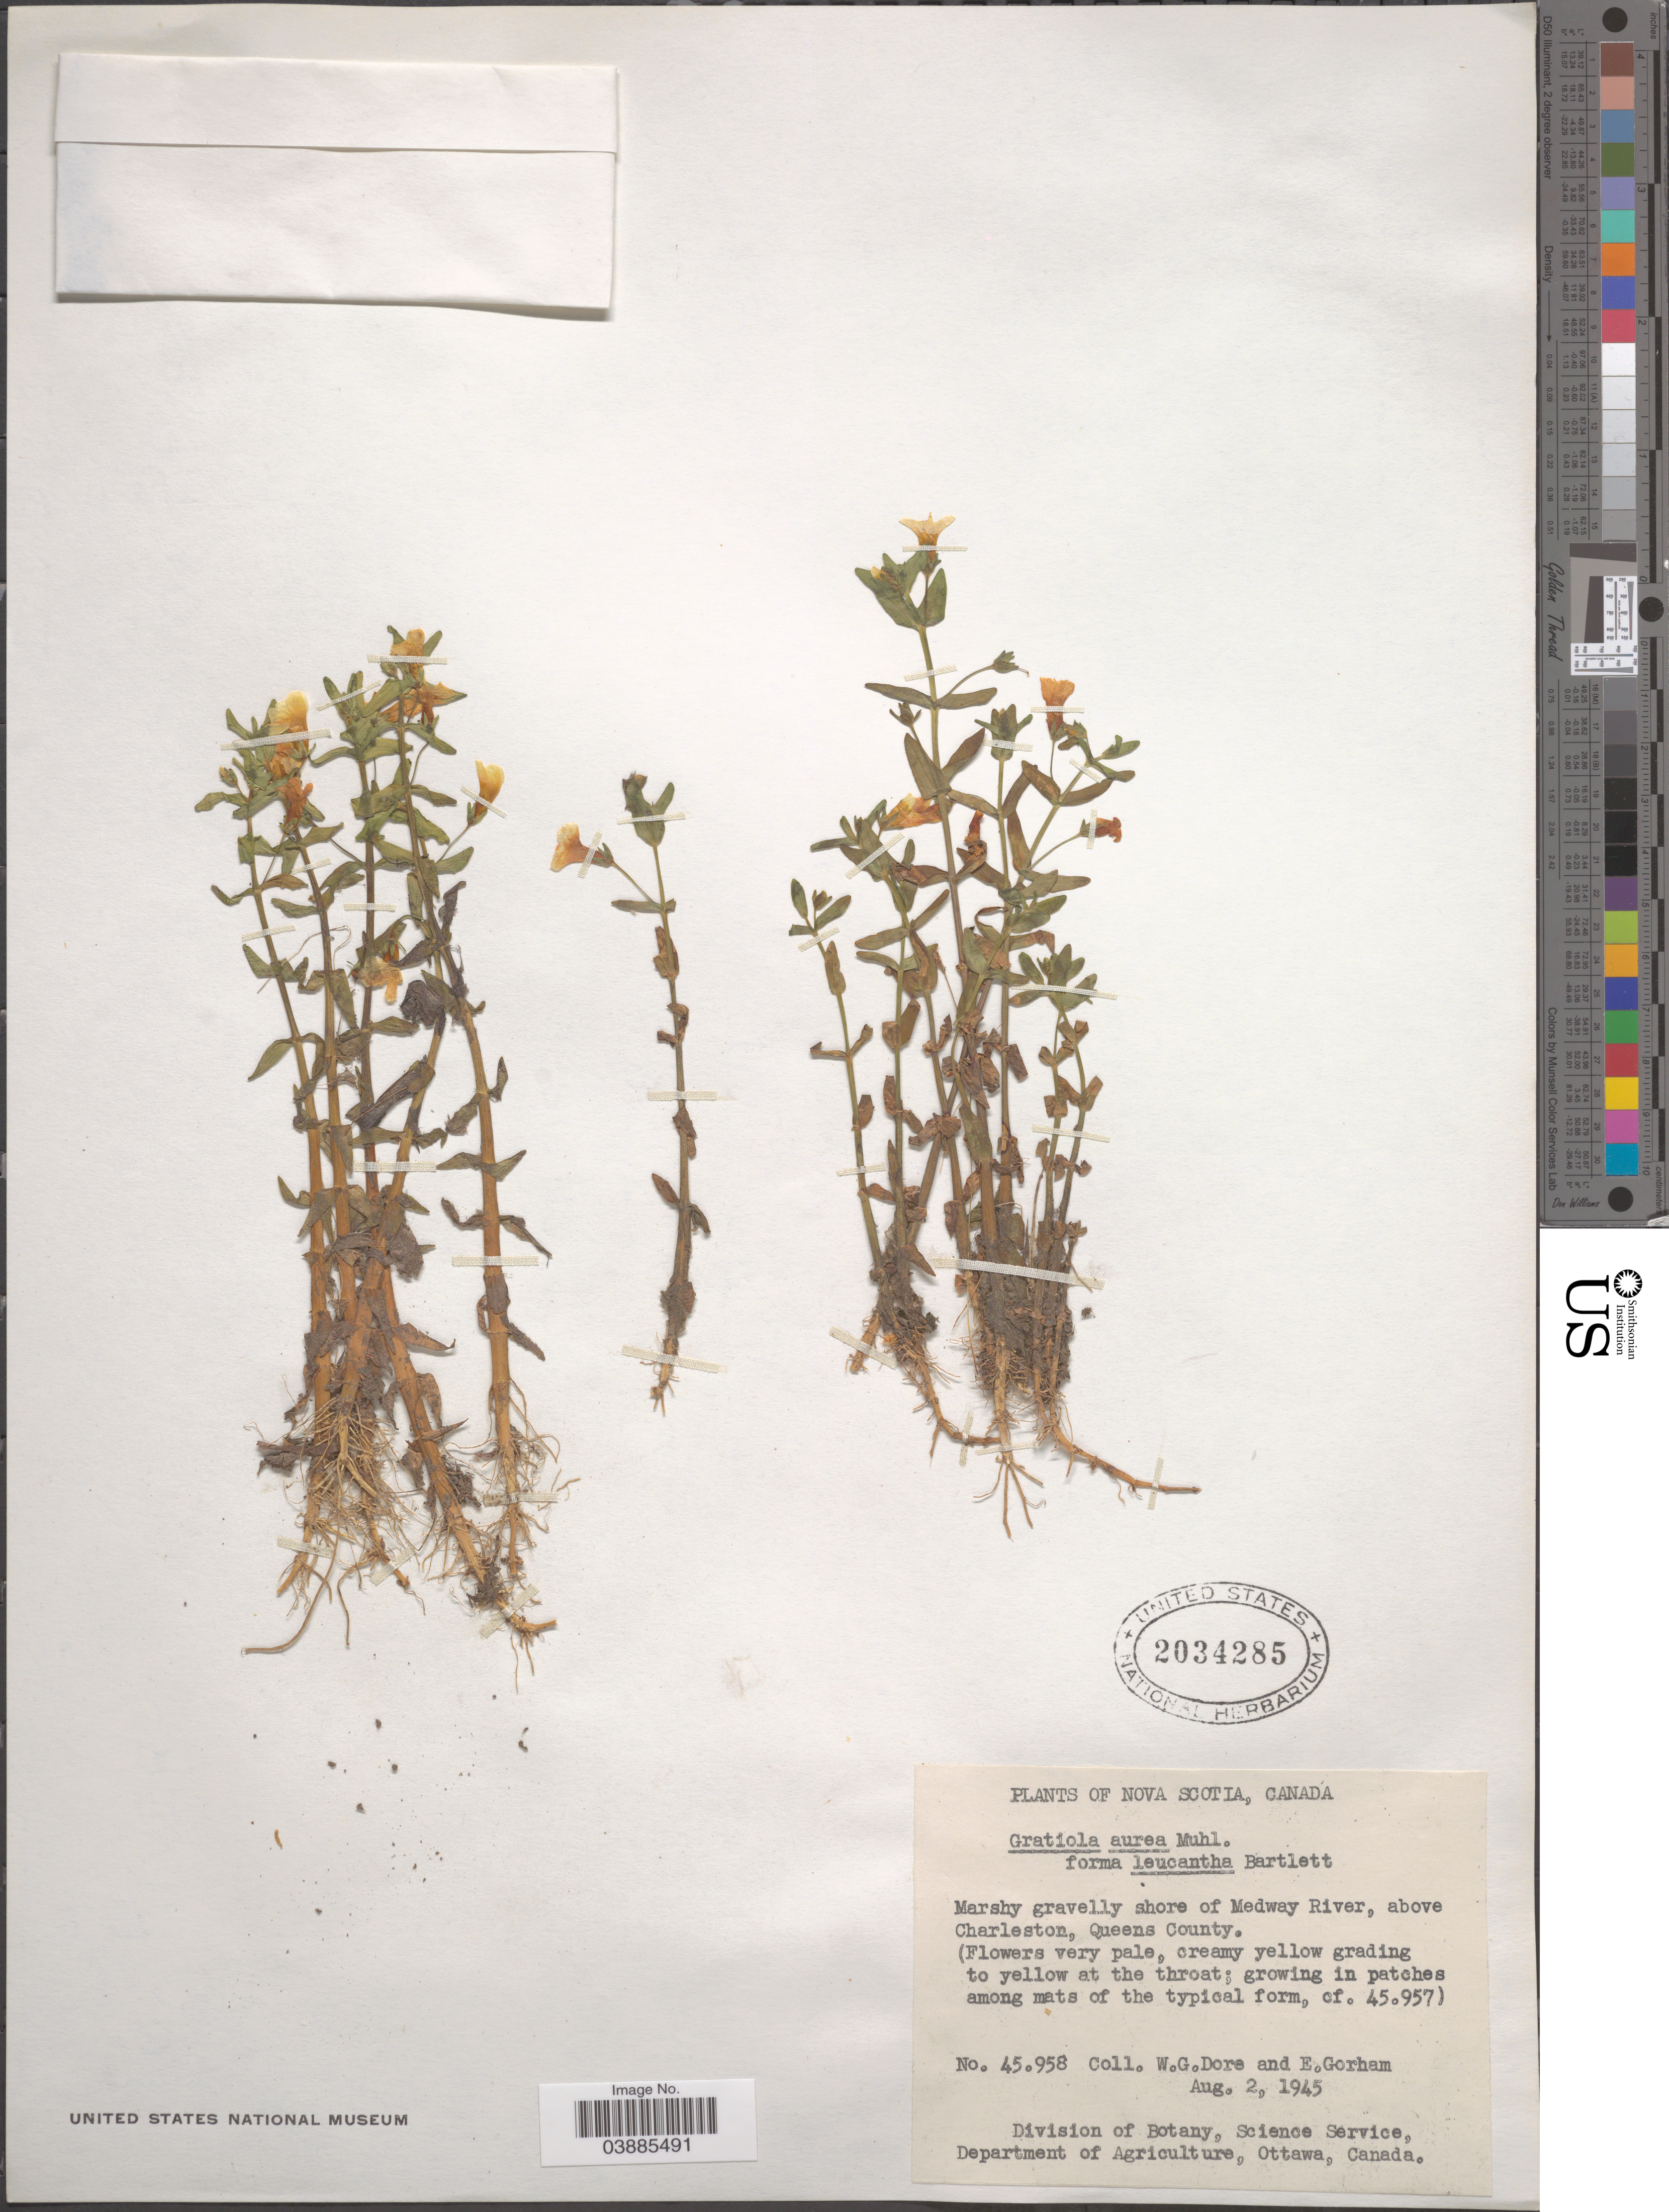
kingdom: Plantae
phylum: Tracheophyta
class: Magnoliopsida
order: Lamiales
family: Plantaginaceae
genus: Gratiola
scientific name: Gratiola aurea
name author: Pursh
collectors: W. Dore & E. Gorham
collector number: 45958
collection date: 1945-08-02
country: Canada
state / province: Nova Scotia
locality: Shore of Medway River, above Charleston, Queens County.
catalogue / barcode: US 2034285